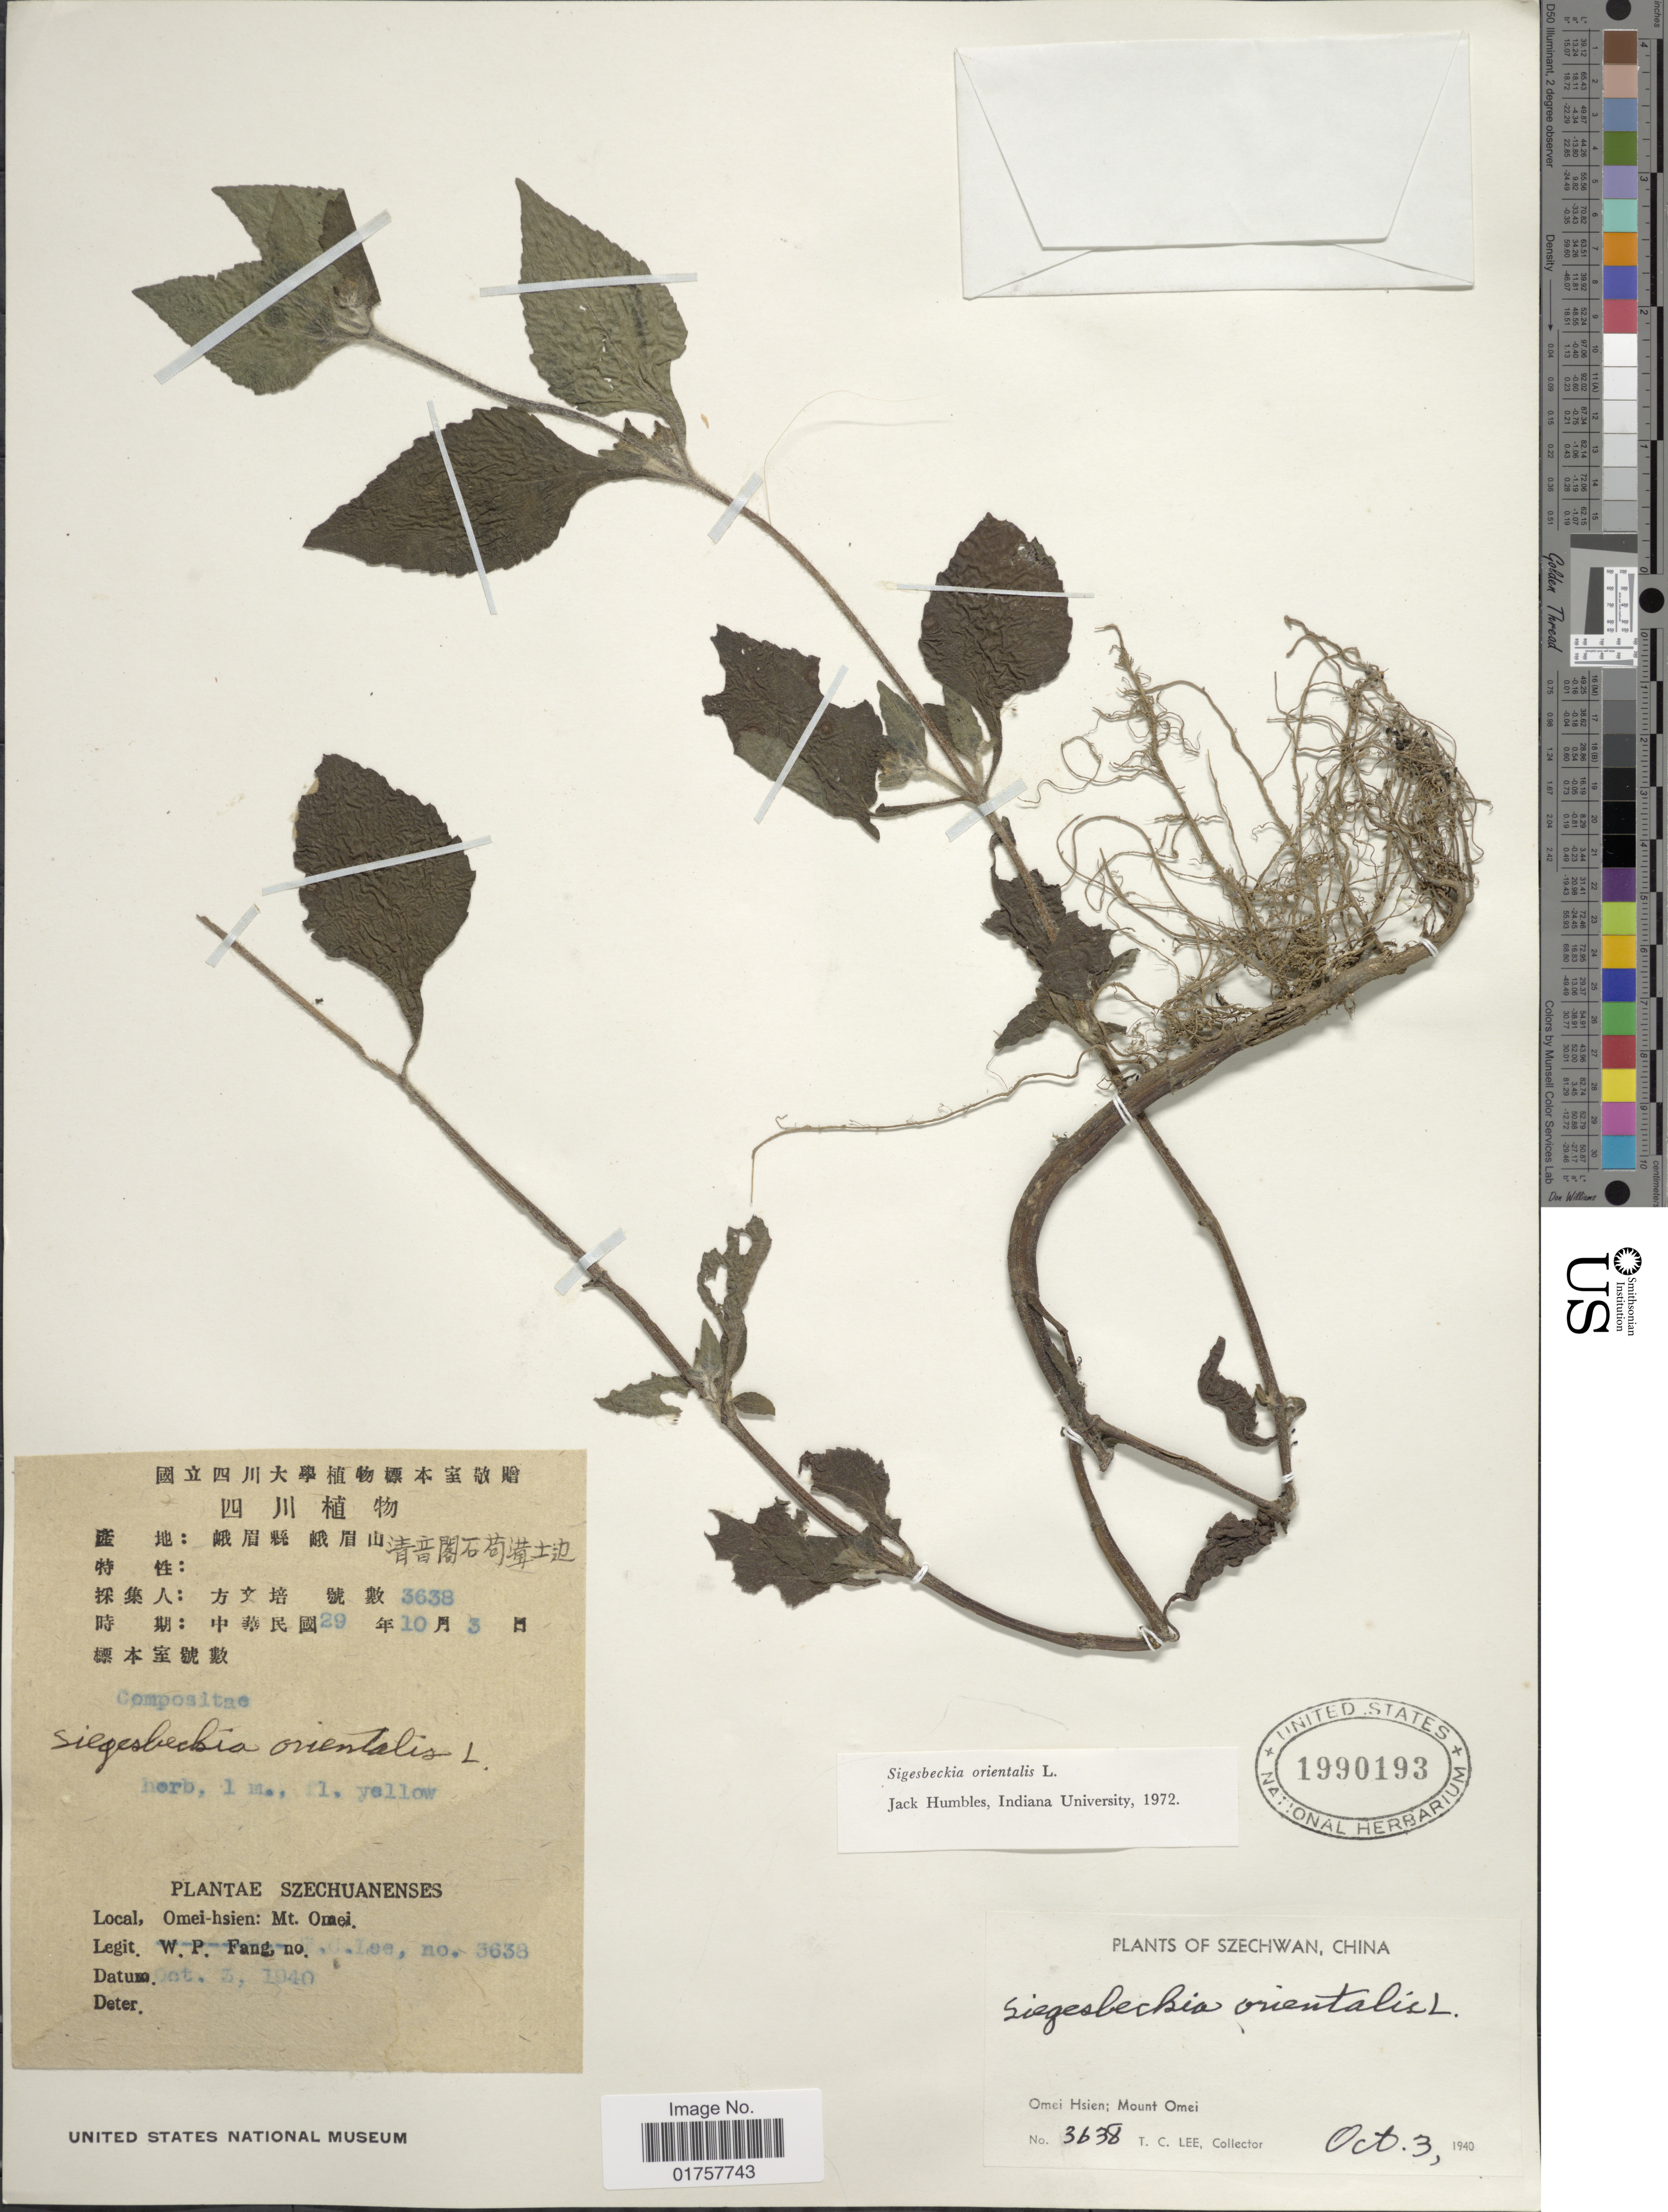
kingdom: Plantae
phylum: Tracheophyta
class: Magnoliopsida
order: Asterales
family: Asteraceae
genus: Sigesbeckia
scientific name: Sigesbeckia orientalis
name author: L.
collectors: T. Lee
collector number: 3638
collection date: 1940-10-03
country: China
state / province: Yunnan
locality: Szechwan. Omei Hsien; Mount Omei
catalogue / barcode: US 1990193